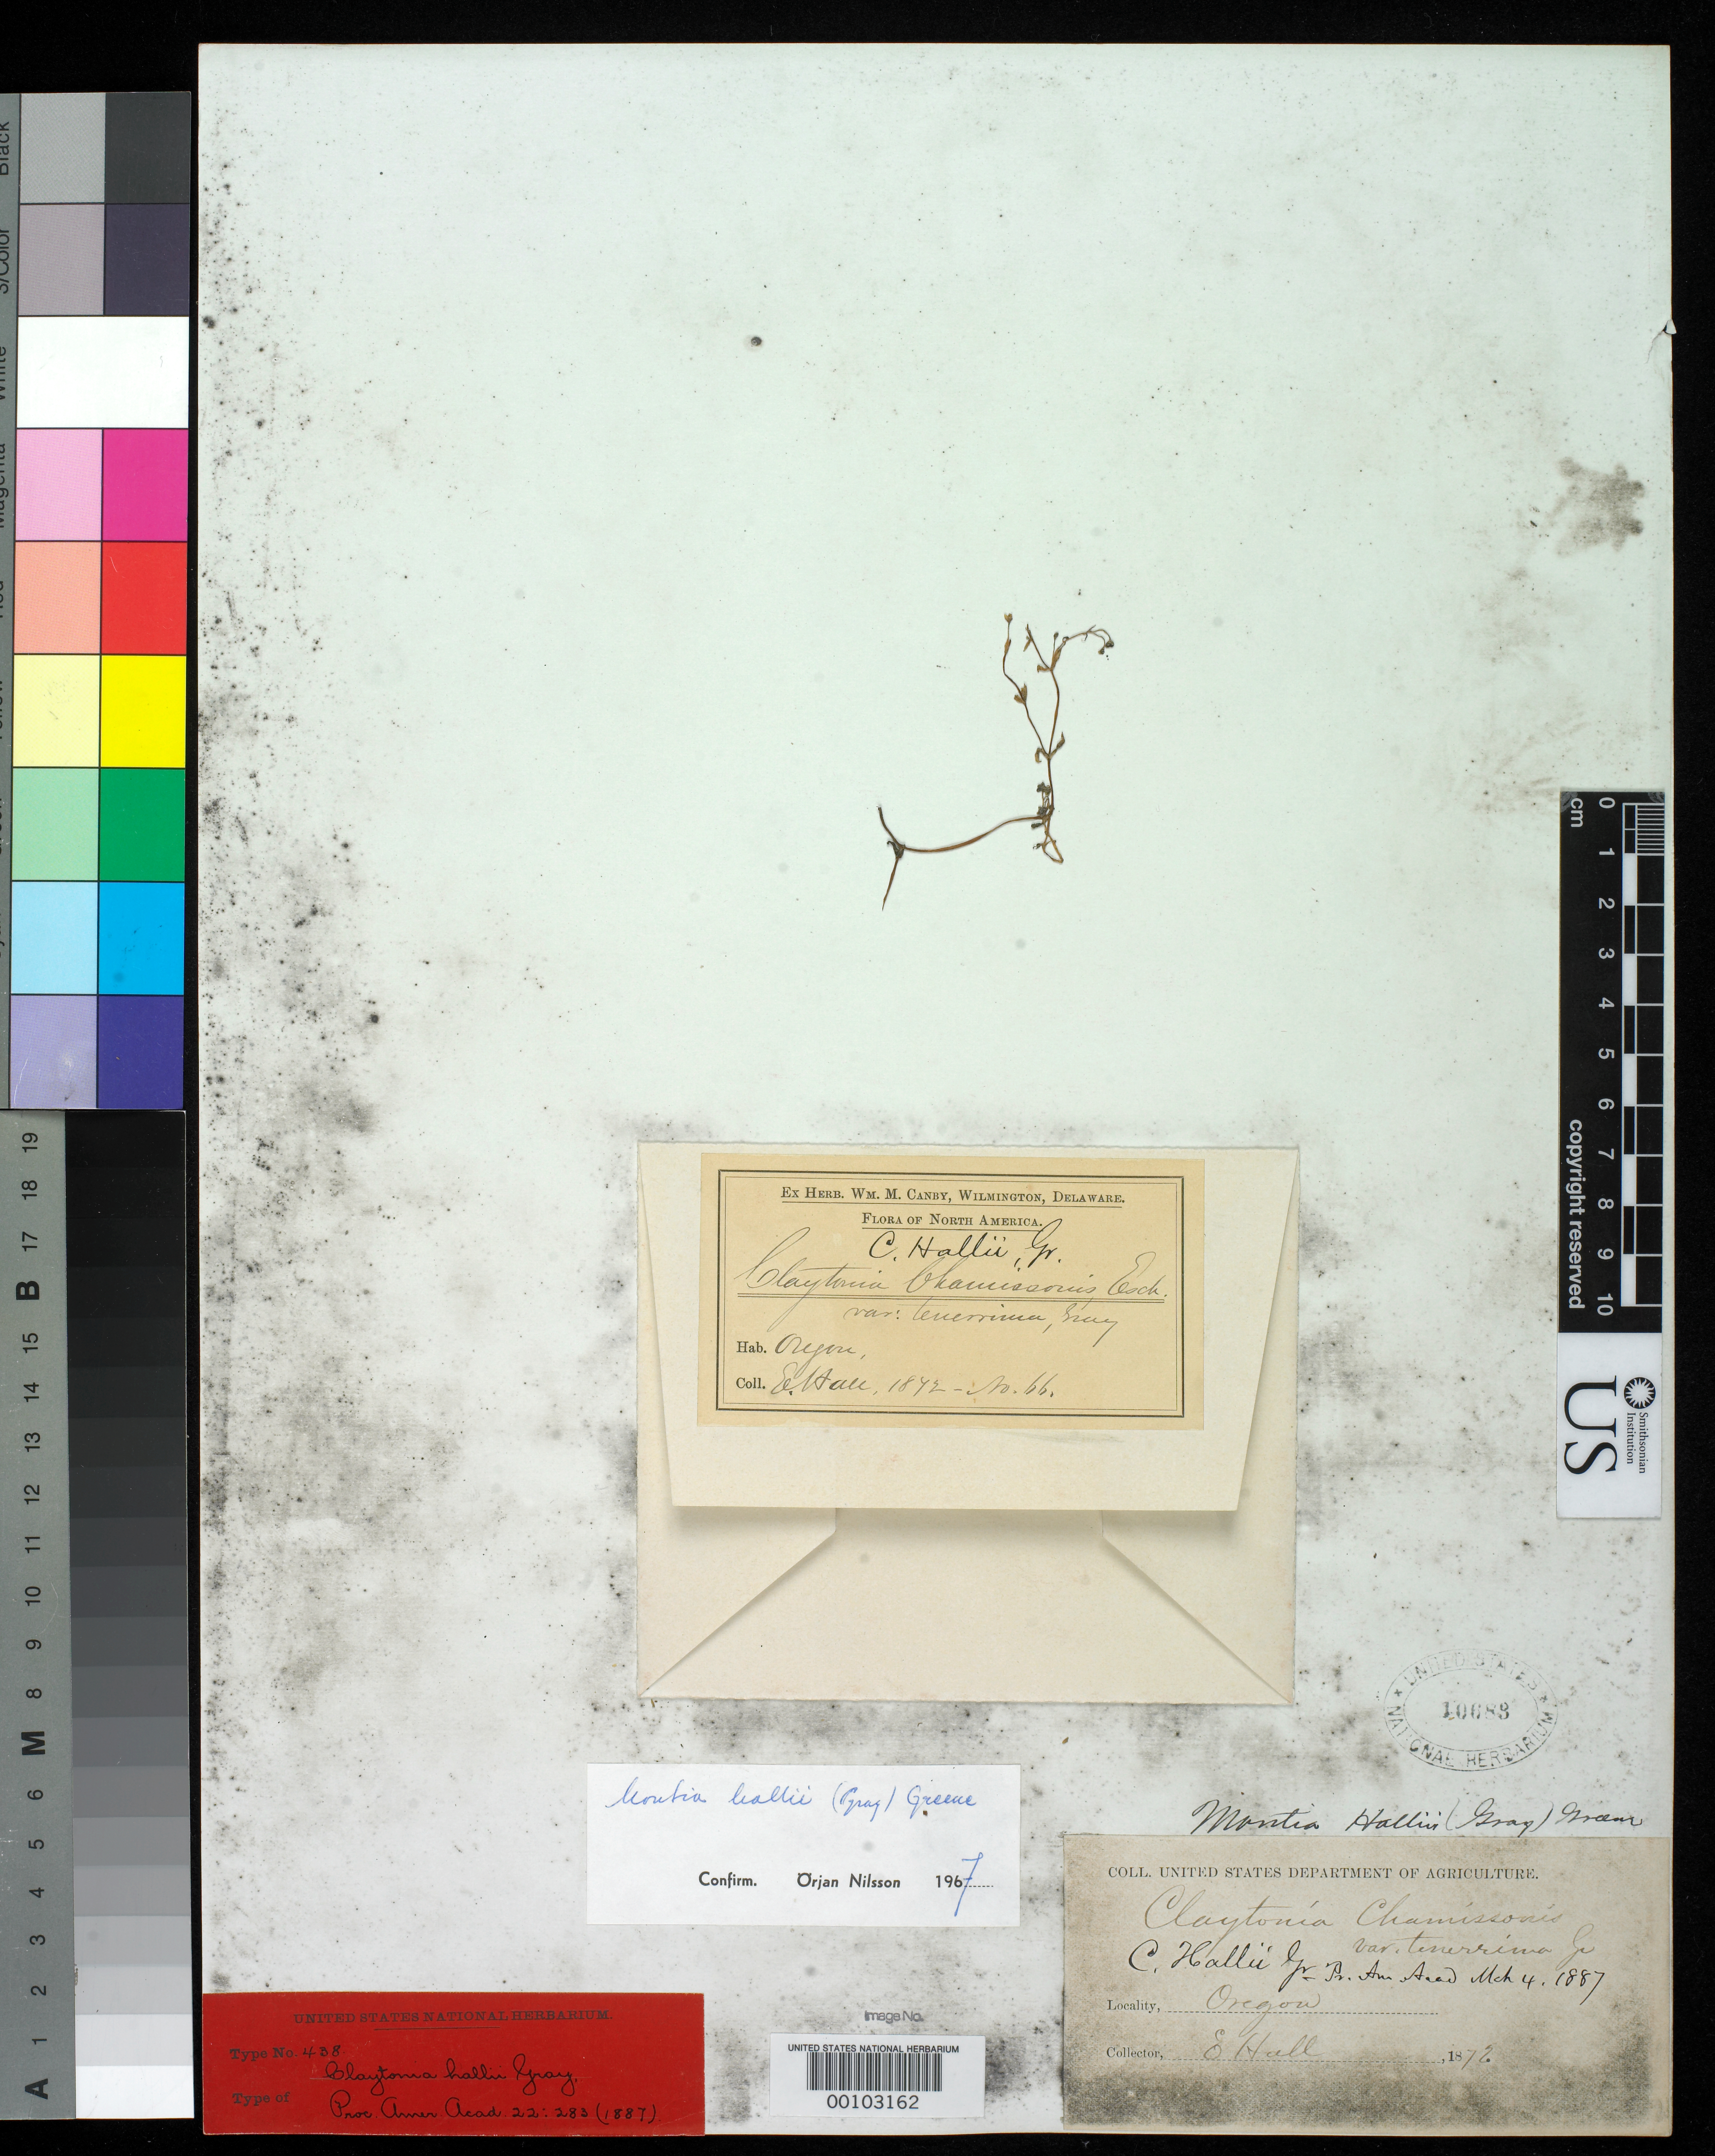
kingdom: Plantae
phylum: Tracheophyta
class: Magnoliopsida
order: Caryophyllales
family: Montiaceae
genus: Claytonia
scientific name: Claytonia hallii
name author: A. Gray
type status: Isosyntype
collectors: E. Hall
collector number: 66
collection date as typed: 1872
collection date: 1872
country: United States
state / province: Oregon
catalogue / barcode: US 10683